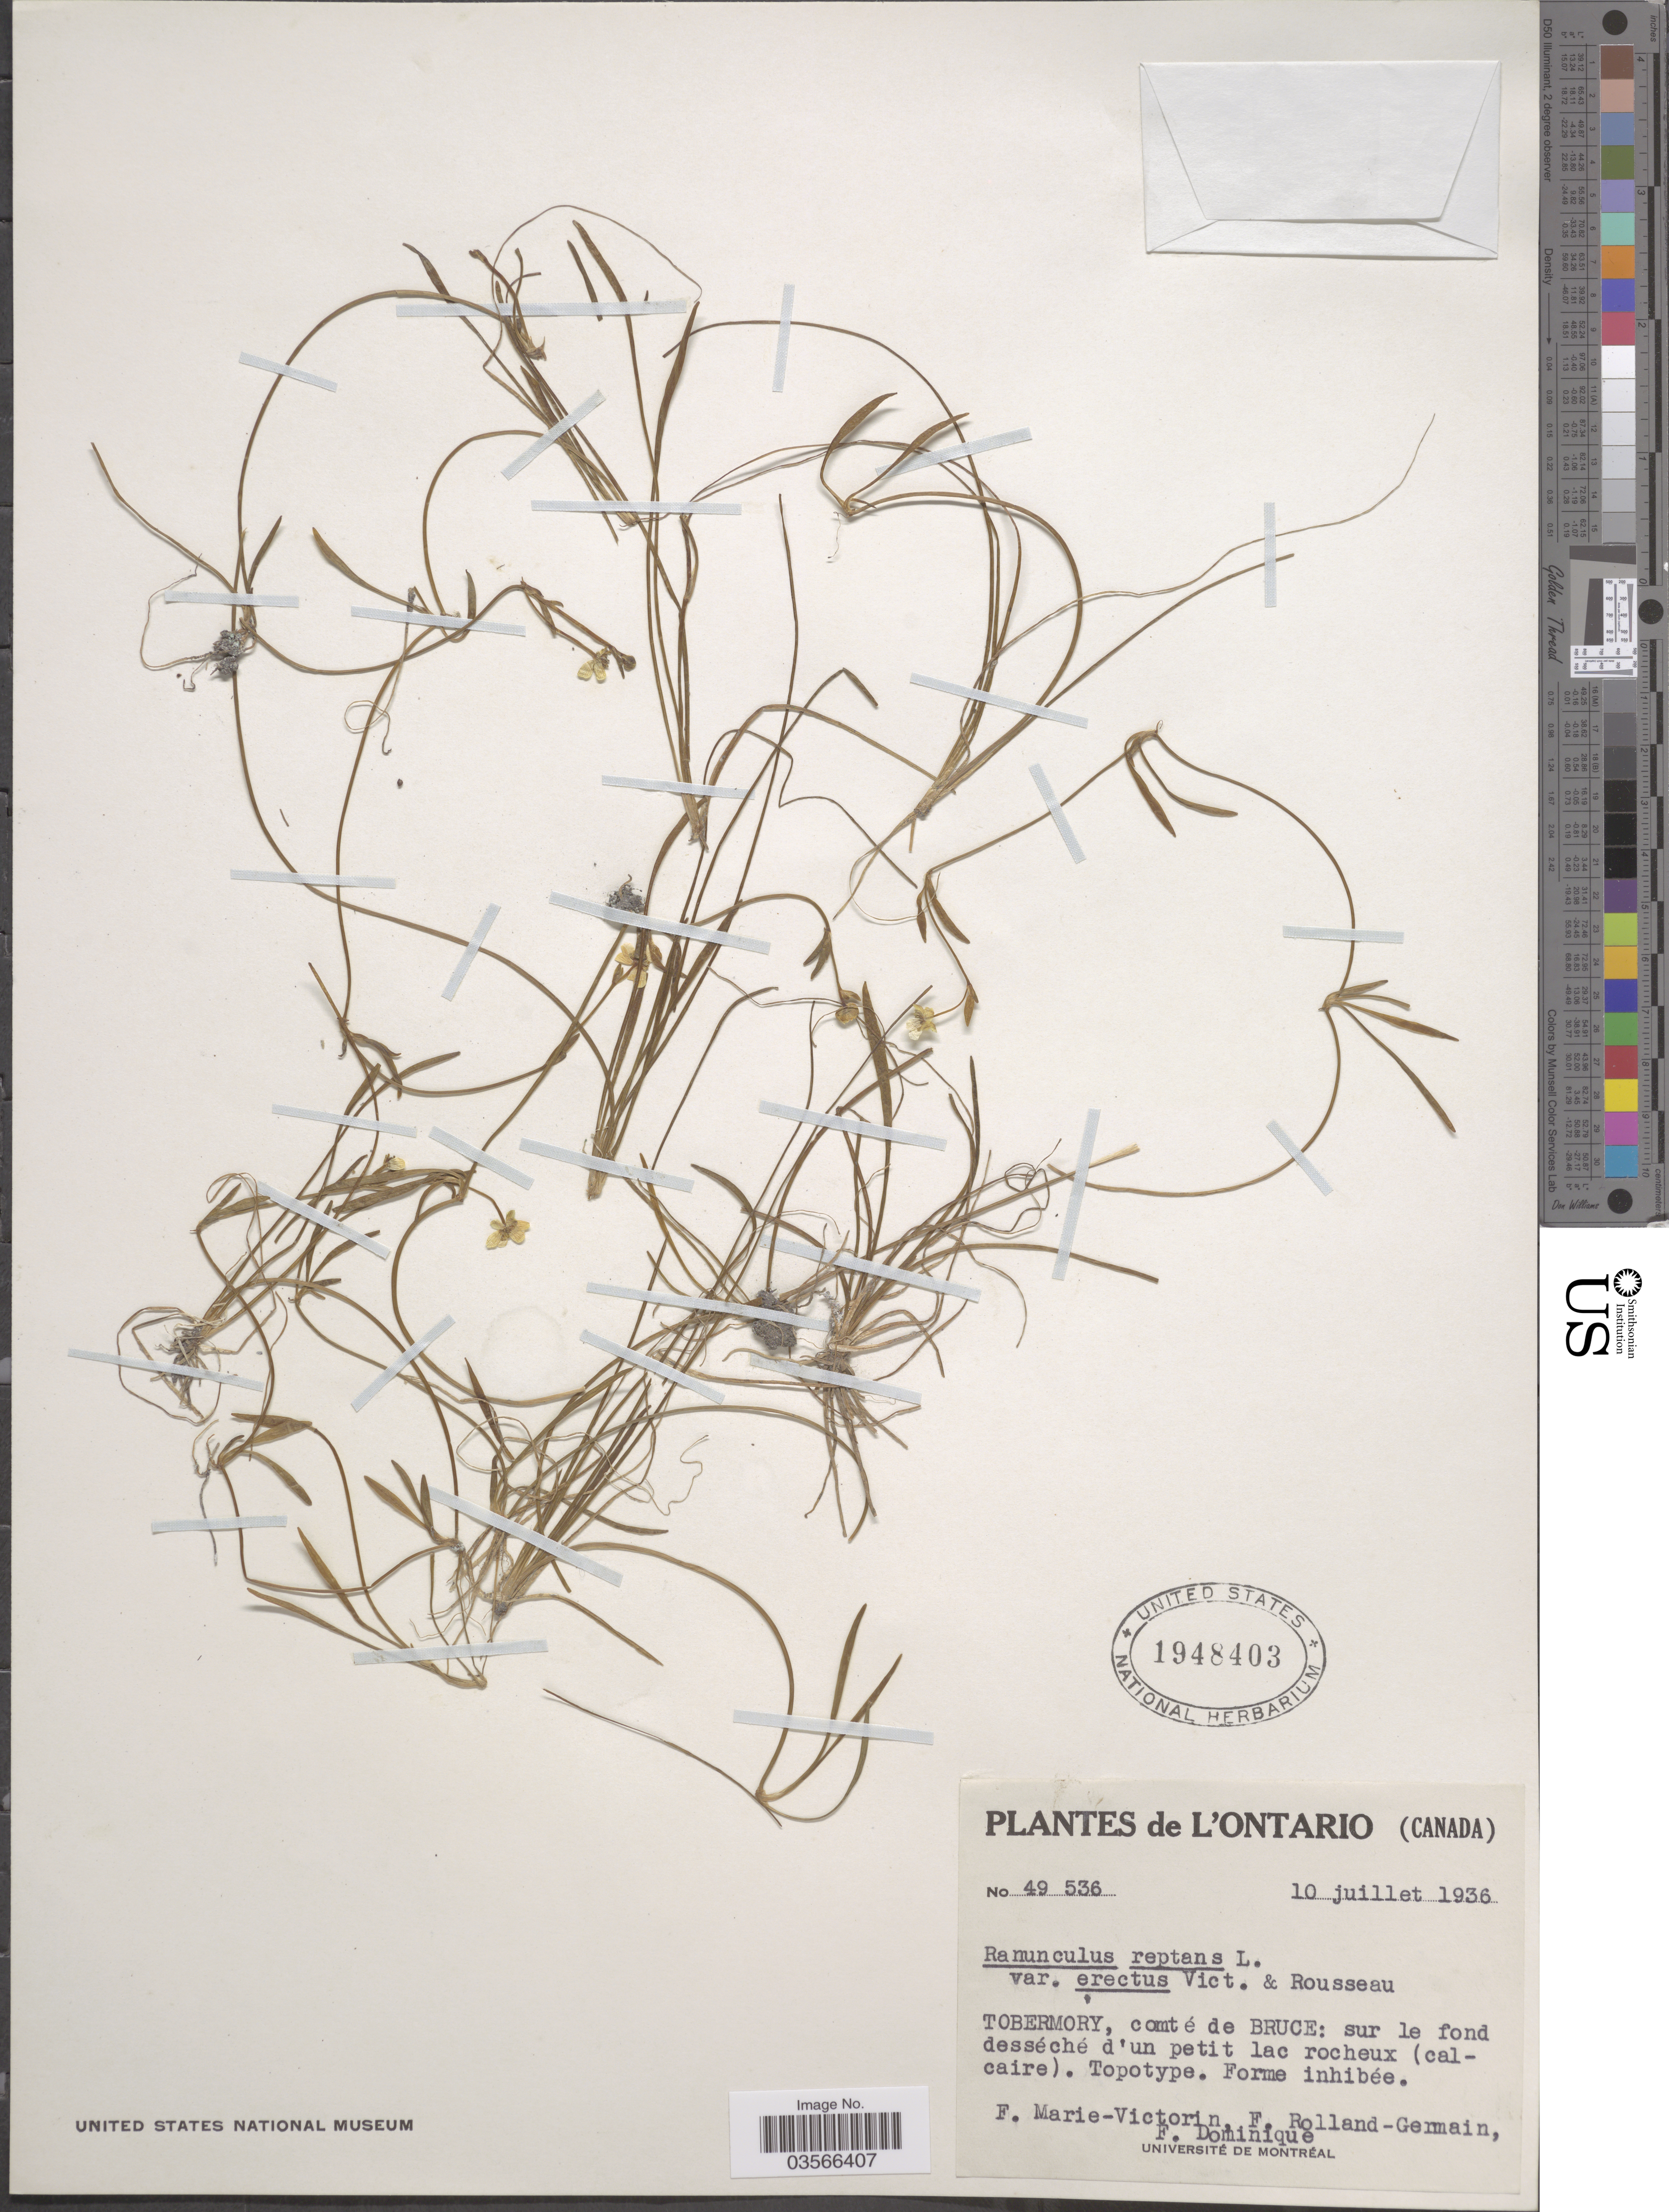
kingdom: Plantae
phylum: Tracheophyta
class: Magnoliopsida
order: Ranunculales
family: Ranunculaceae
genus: Ranunculus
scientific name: Ranunculus flammula var. filiformis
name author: (Michx.) Hook.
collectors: F. Marie-Victorin, Rolland-Germain & F. Dominique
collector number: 49 536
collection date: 1936-07-10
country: Canada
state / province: Ontario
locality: Tobermory, comté de Bruce: sur le fond desséché d'un petit lac rocheux (calcaire).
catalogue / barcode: US 1948403